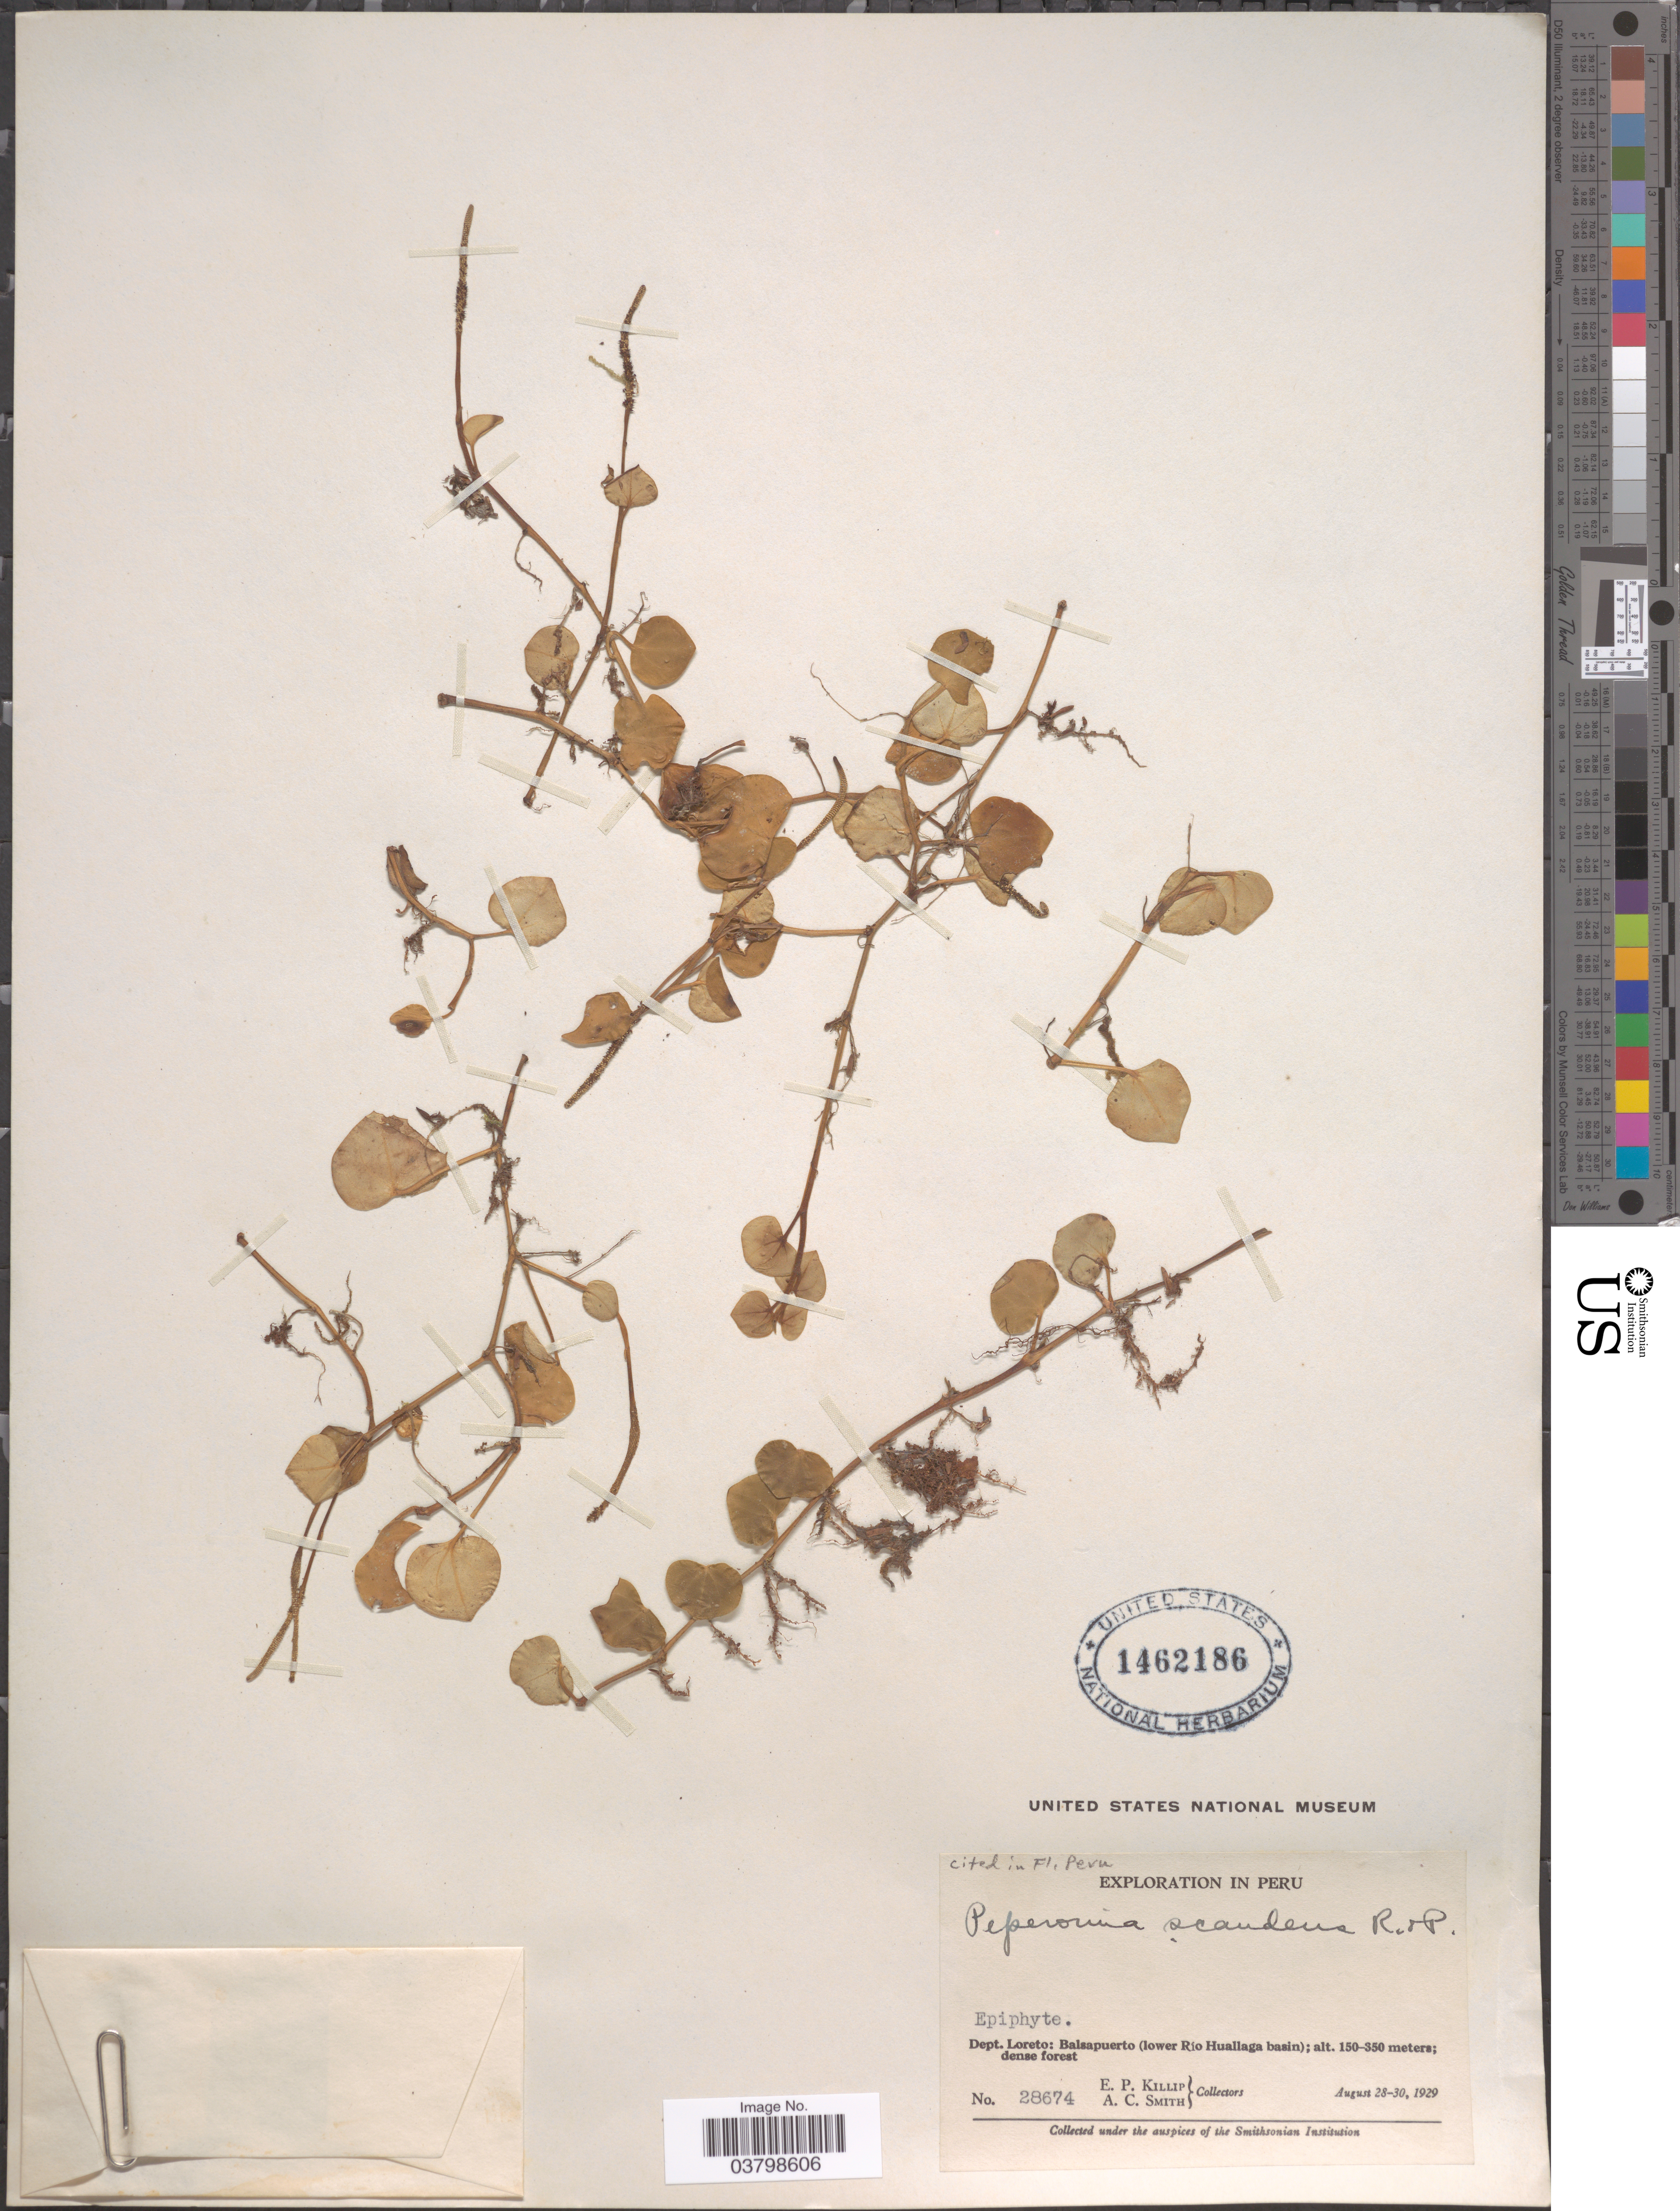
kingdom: Plantae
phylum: Tracheophyta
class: Magnoliopsida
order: Piperales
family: Piperaceae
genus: Peperomia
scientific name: Peperomia serpens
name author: (Sw.) Loudon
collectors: E. P. Killip & A. C. Smith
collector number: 28674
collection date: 1929-08-28/1929-08-30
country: Peru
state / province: Loreto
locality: Dept. Loreto: Balsapuerto (lower Río Huallaga basin).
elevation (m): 150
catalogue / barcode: US 1462186